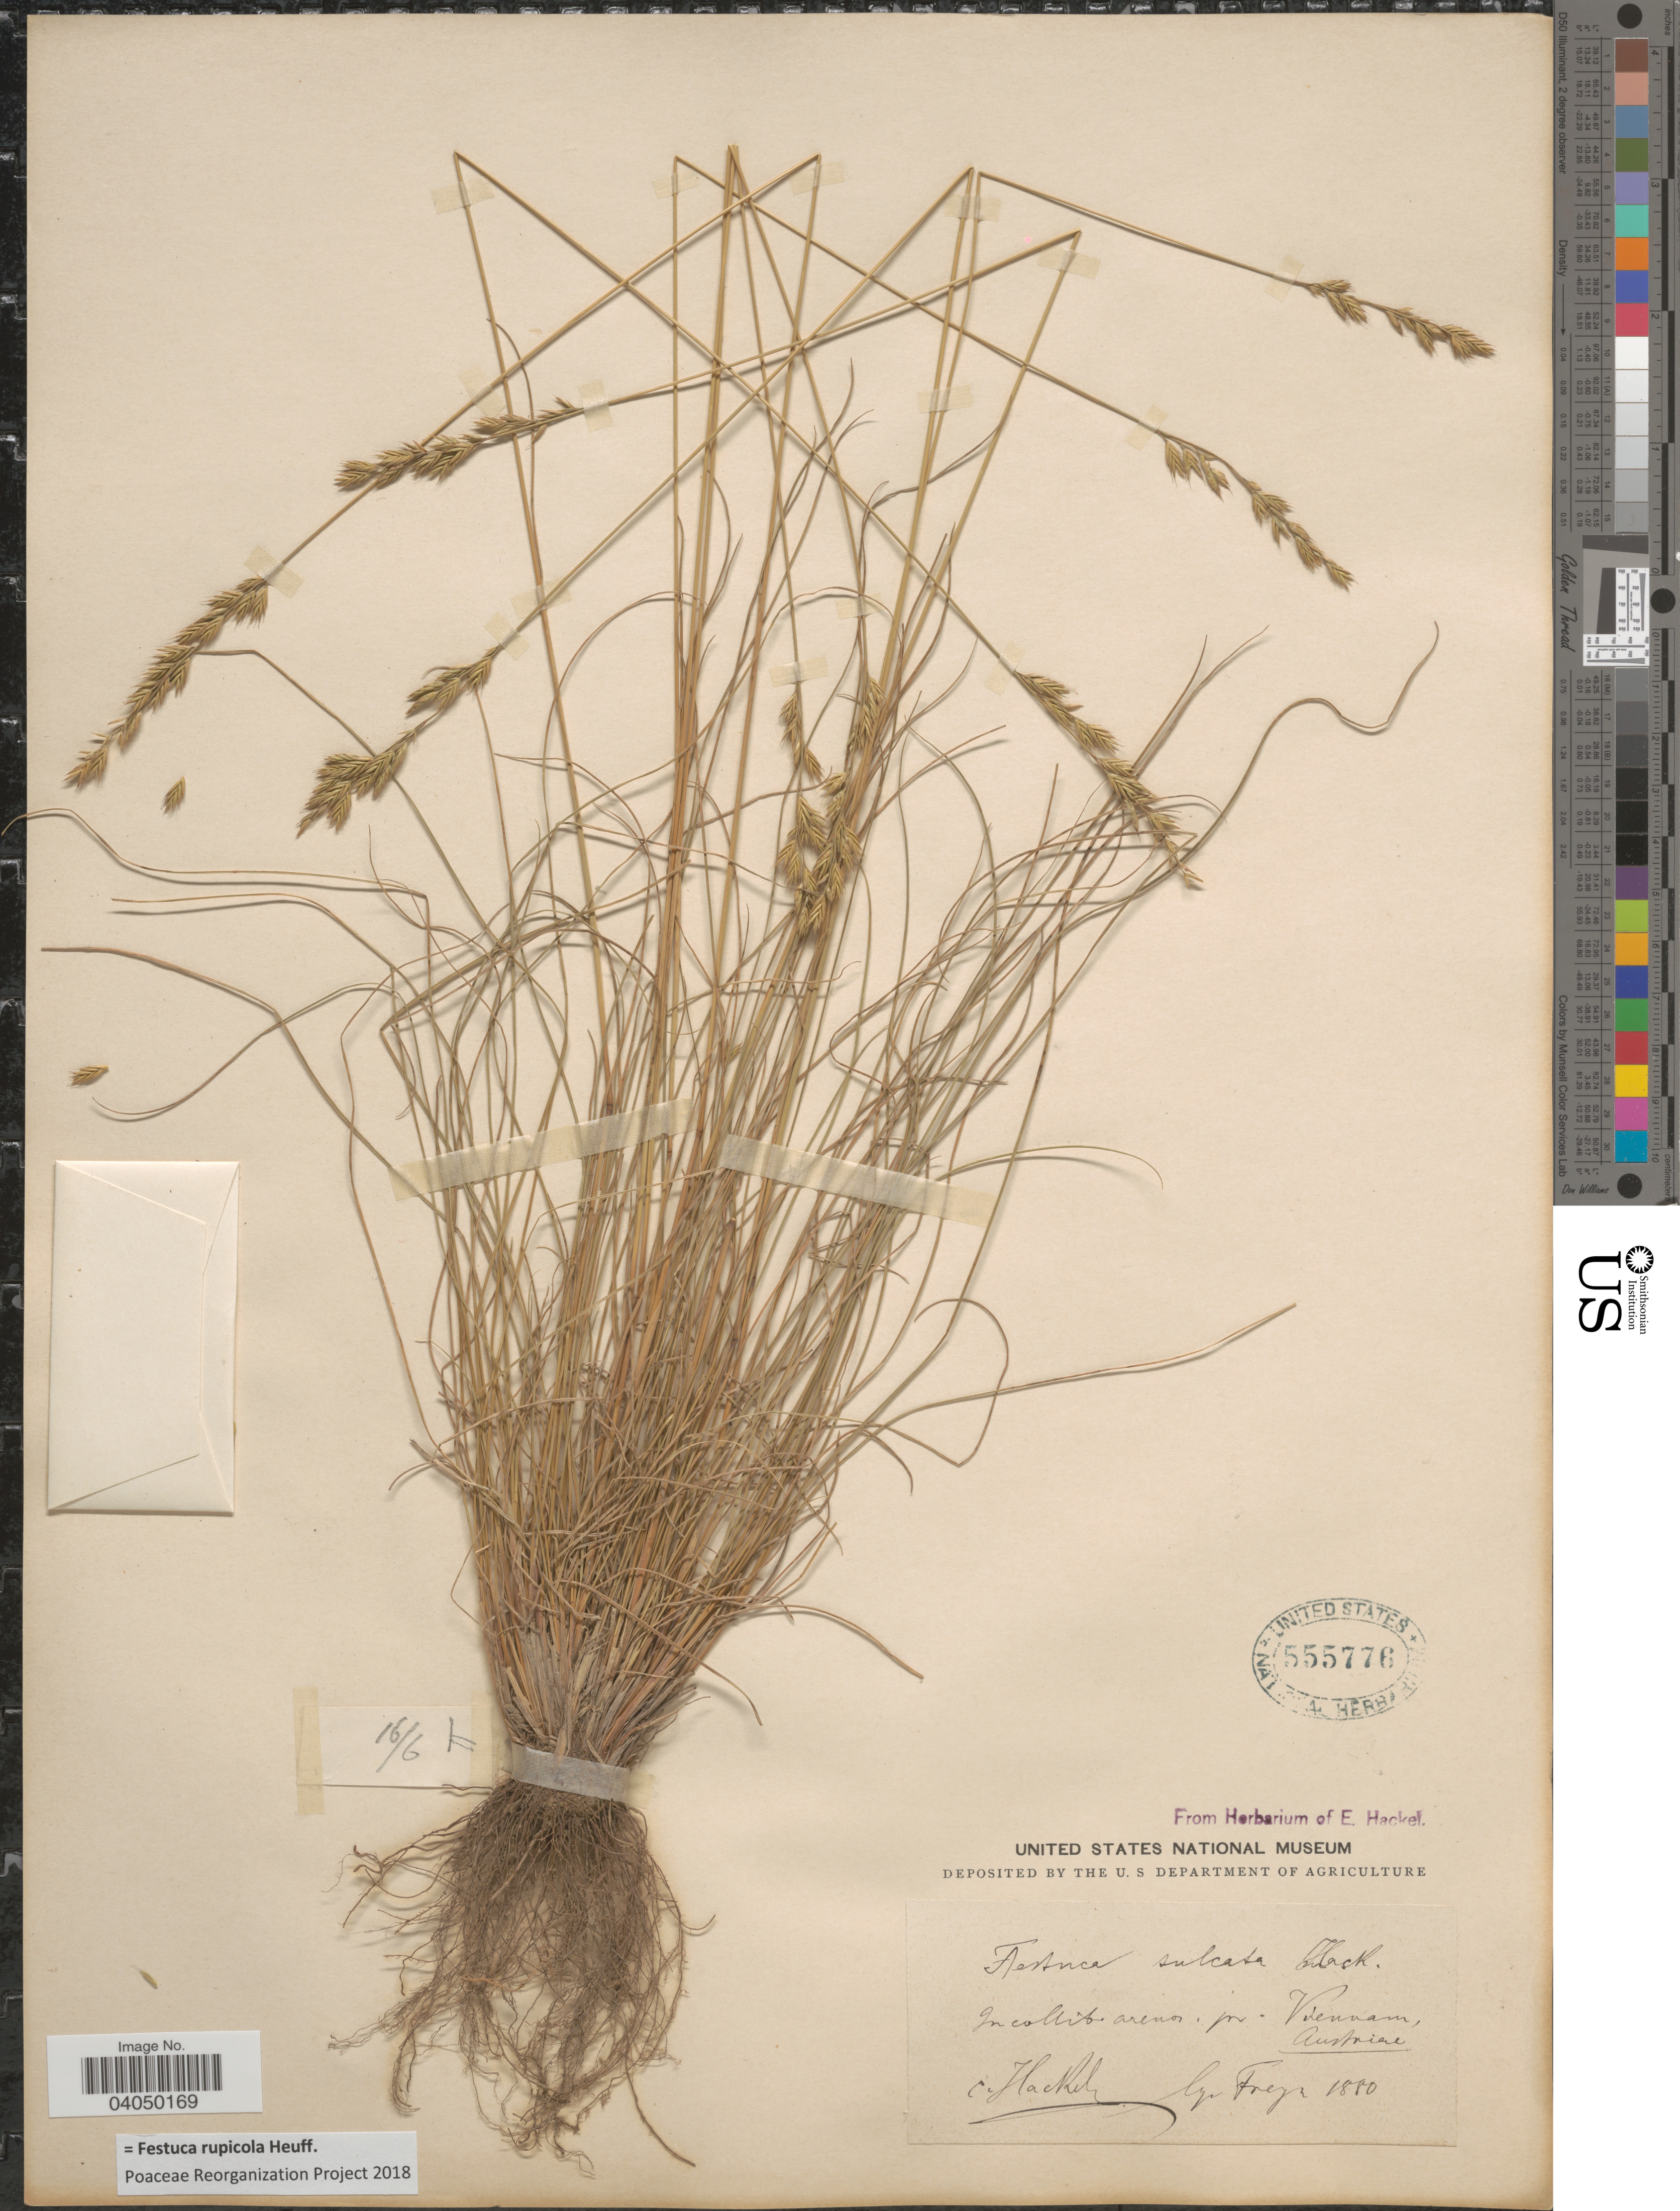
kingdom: Plantae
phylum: Tracheophyta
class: Liliopsida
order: Poales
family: Poaceae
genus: Festuca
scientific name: Festuca rupicola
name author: Heuff.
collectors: J. Freyn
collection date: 1880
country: Austria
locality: In collib. arenos. pr. Viennam.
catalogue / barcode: US 555776